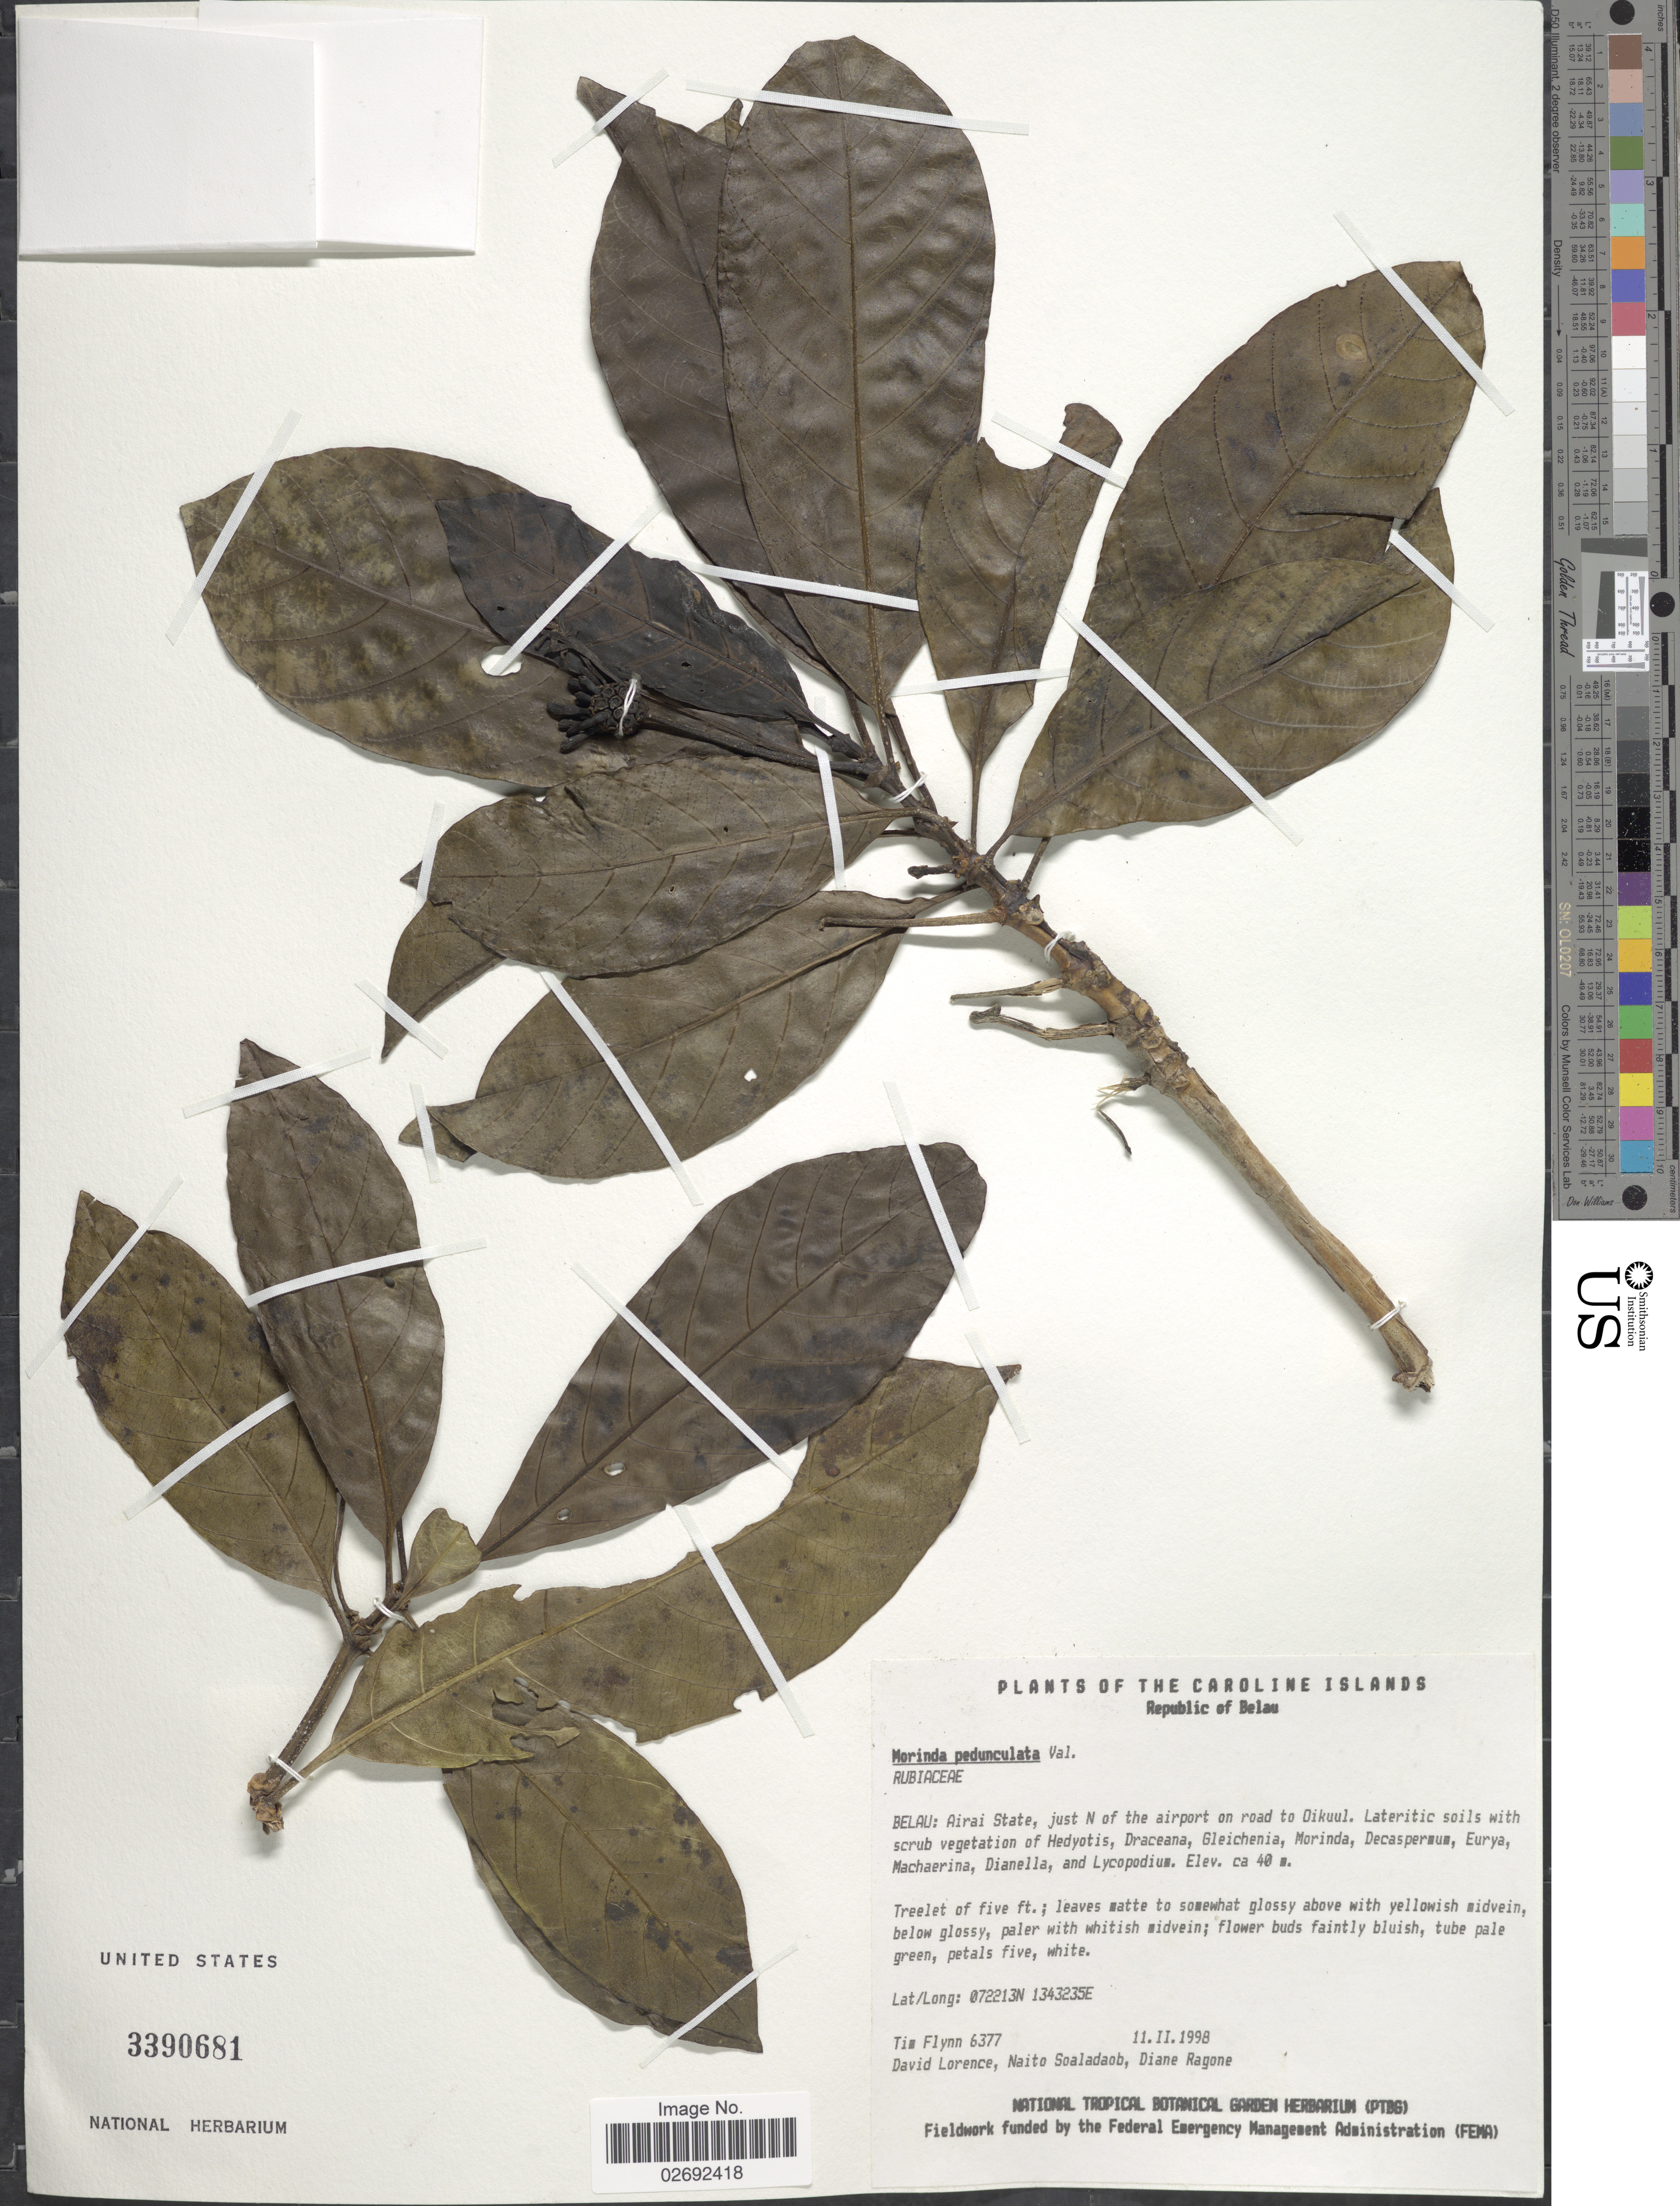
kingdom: Plantae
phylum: Tracheophyta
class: Magnoliopsida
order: Gentianales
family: Rubiaceae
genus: Morinda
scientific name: Morinda pedunculata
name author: Valeton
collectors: T. W. Flynn, D. Lorence, N. Soaladaob & D. Ragone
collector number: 6377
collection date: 1998-02-11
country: Palau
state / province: Airai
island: Babeldaob [Babelthuap]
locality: Caroline Islands. Republic of Belau. Belau: Airai State, just N of the airport on road to Oikuul.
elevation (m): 40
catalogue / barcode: US 3390681